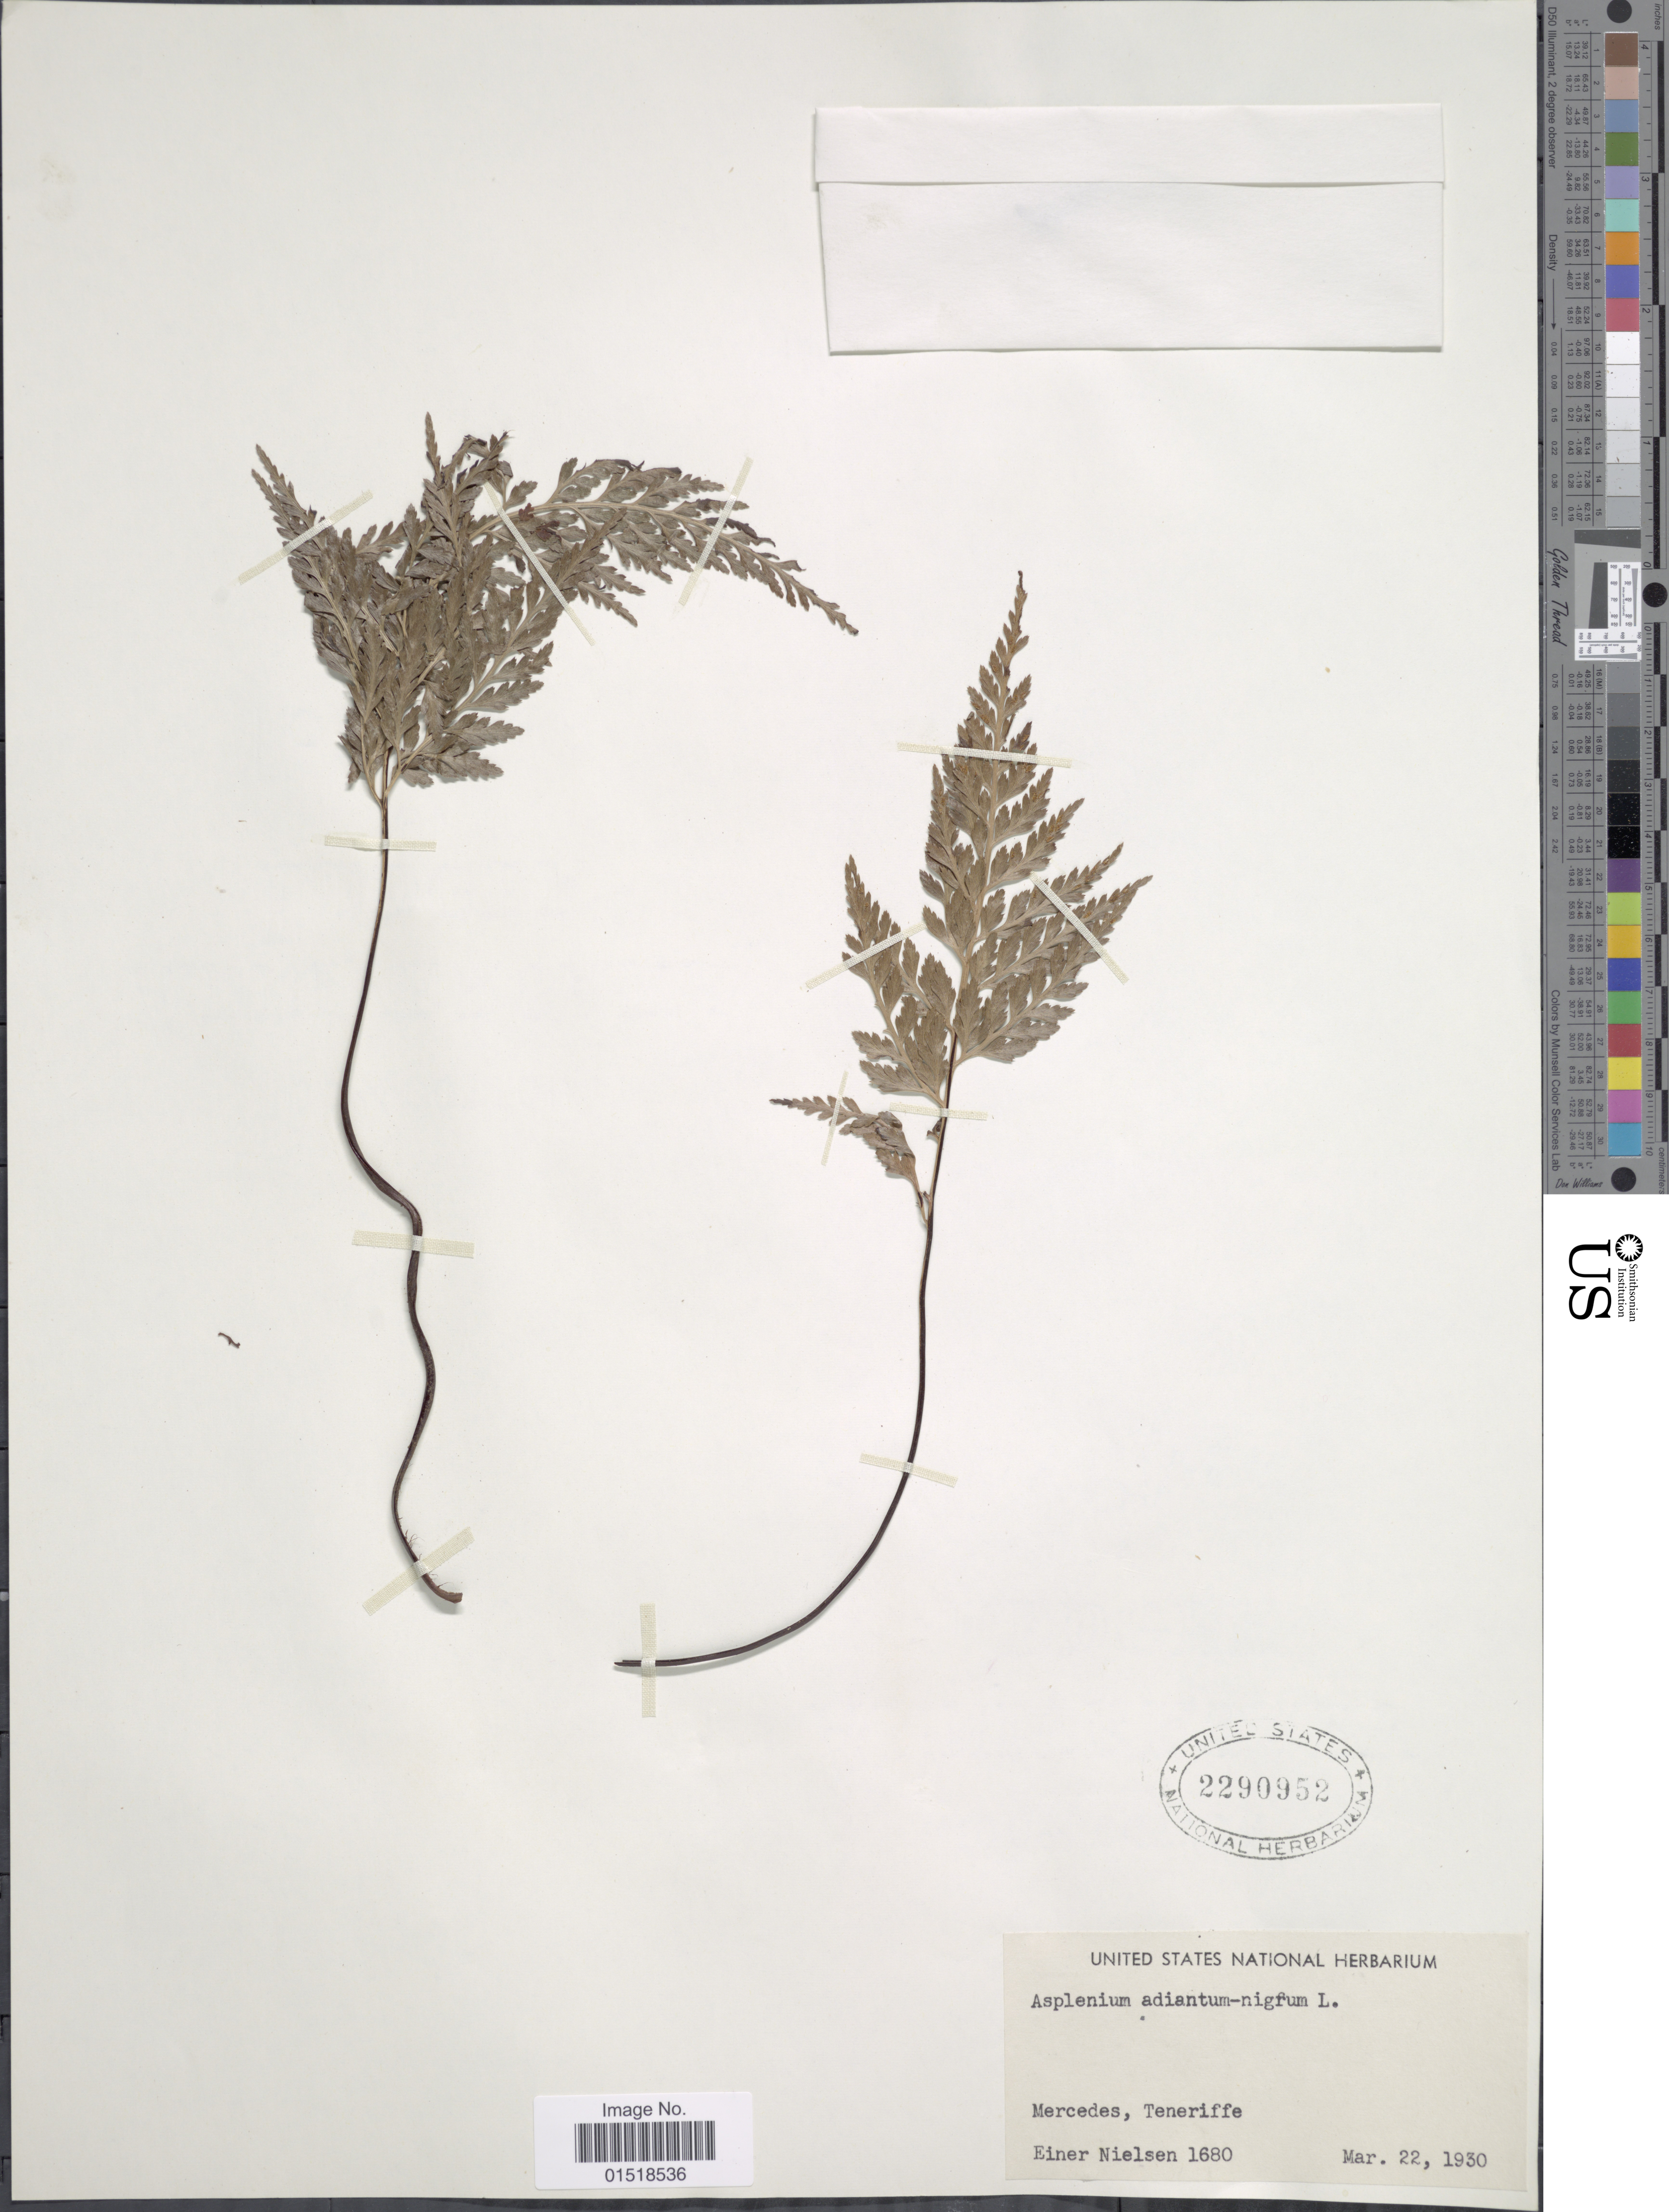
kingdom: Plantae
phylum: Tracheophyta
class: Polypodiopsida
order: Polypodiales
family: Aspleniaceae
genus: Asplenium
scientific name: Asplenium adiantum-nigrum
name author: L.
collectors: E. Nielsen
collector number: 1680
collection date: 1930-03-22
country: Spain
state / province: Canarias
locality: Mercedes.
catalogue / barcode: US 2290952